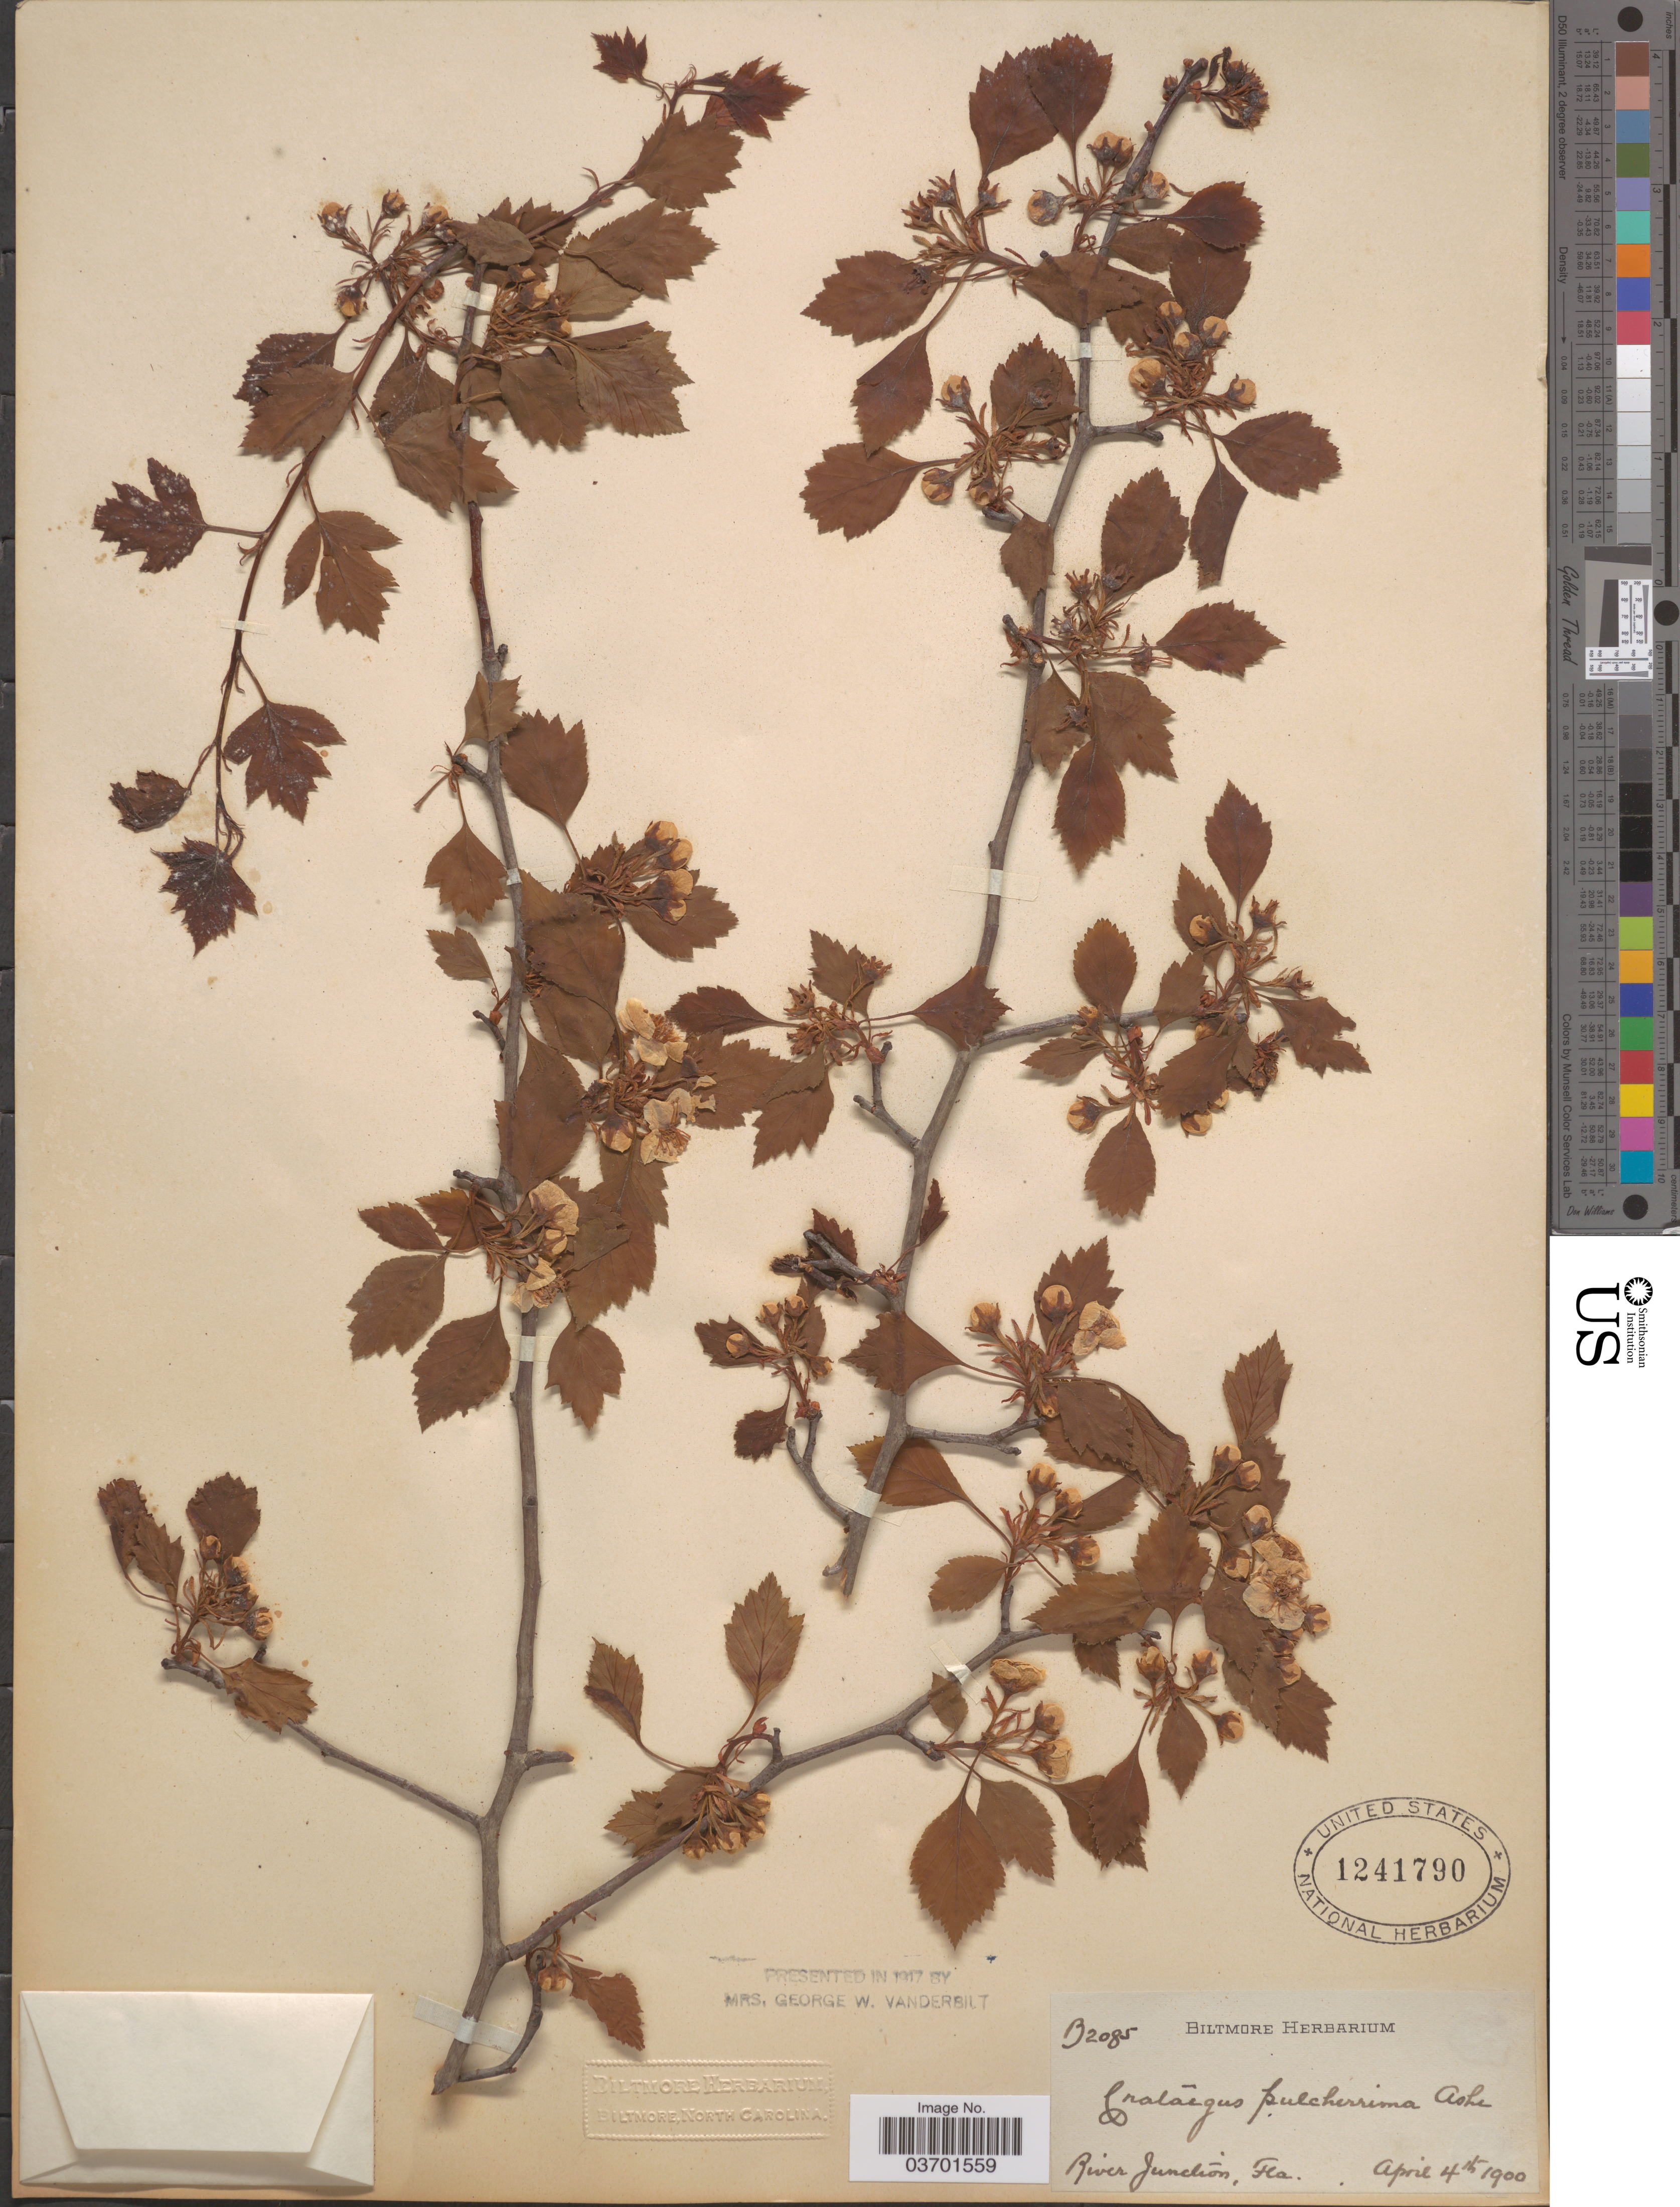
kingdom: Plantae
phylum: Tracheophyta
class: Magnoliopsida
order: Rosales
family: Rosaceae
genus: Crataegus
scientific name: Crataegus pulcherrima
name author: Ashe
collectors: ex herb. Biltmore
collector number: B2085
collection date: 1900-04-04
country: United States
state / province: Florida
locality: River Junction.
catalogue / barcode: US 1241790